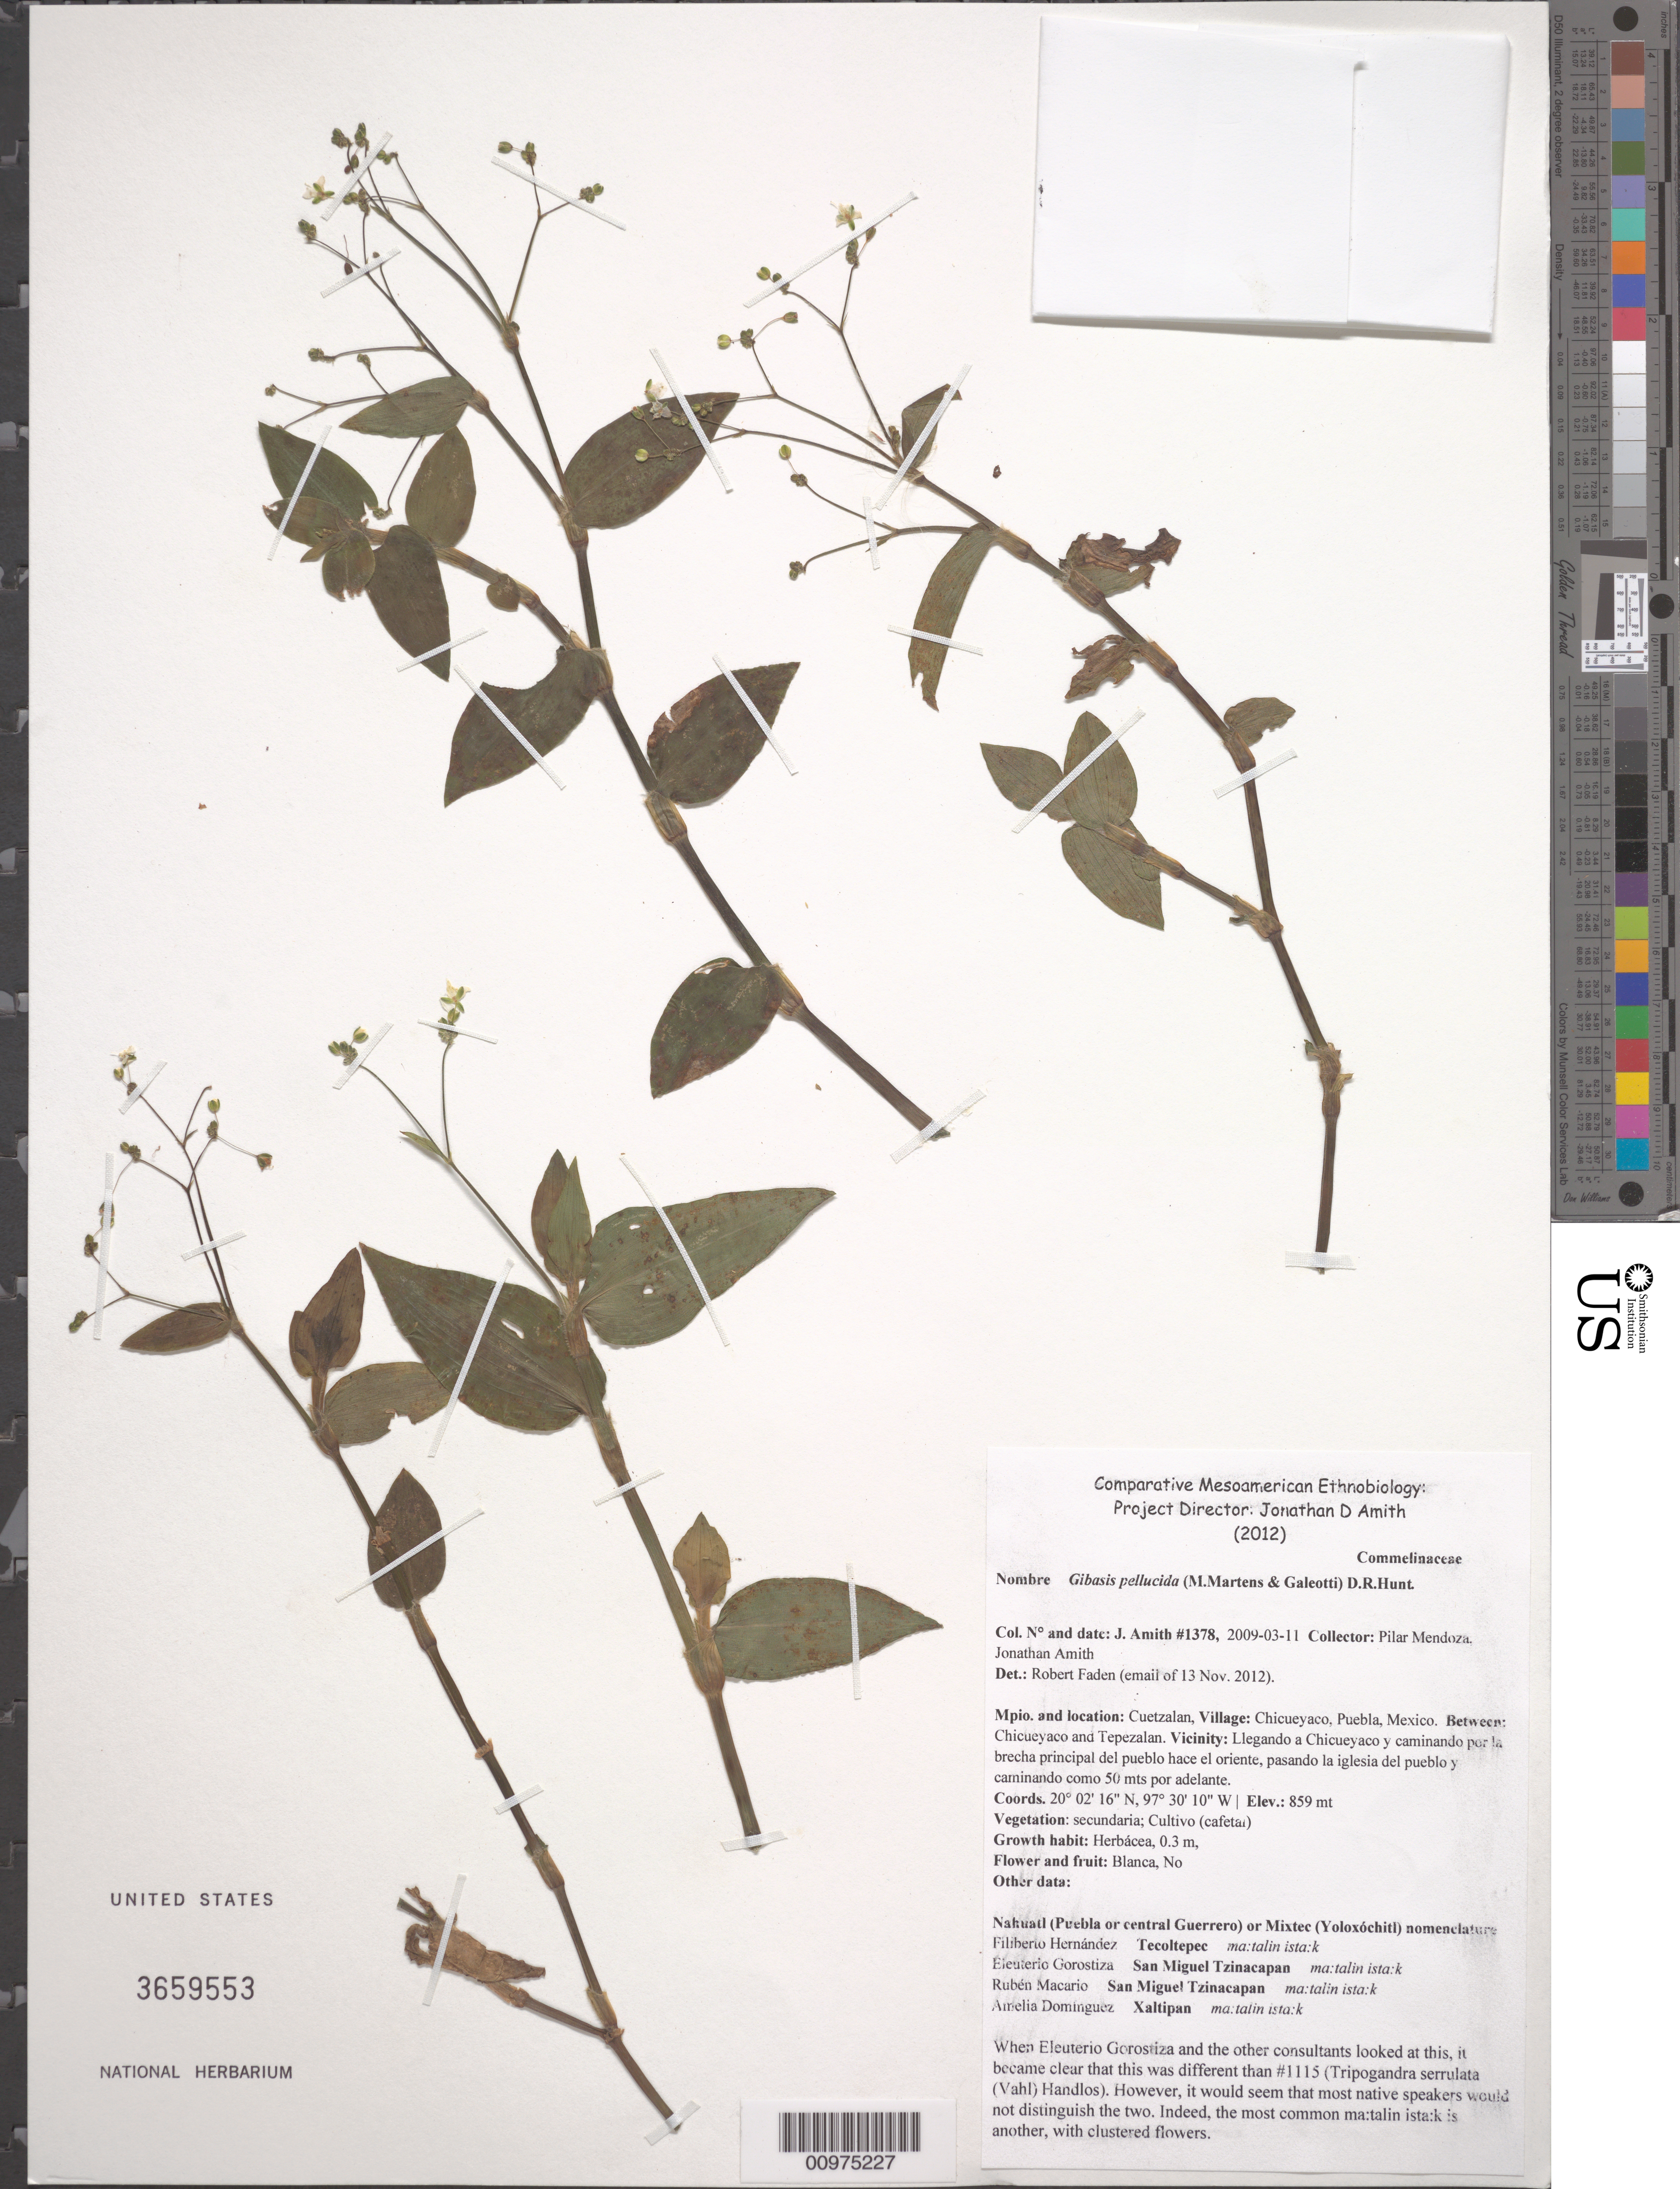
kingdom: Plantae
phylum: Tracheophyta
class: Liliopsida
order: Commelinales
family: Commelinaceae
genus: Gibasis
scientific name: Gibasis pellucida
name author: (M. Martens & Galeotti) D.R. Hunt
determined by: Faden, Robert B., (US), Smithsonian Institution - National Museum of Natural History (UNITED STATES)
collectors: J. D. Amith & P. Mendoza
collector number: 1378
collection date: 2009-03-11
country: Mexico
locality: Cuetzalan, Village: Chicueyaco, Puebla, Mexico. Between: Chicueyaco9 and Tepezalan. Vicinity: Llegando a Chicueyaco y caminando por la breecha principal del pueblo hace el oriente, pasando la iglesia del pueblo y caminando como 50 mts por adelante.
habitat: secundaria; Cultivo (cafetal)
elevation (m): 859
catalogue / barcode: US 3659553